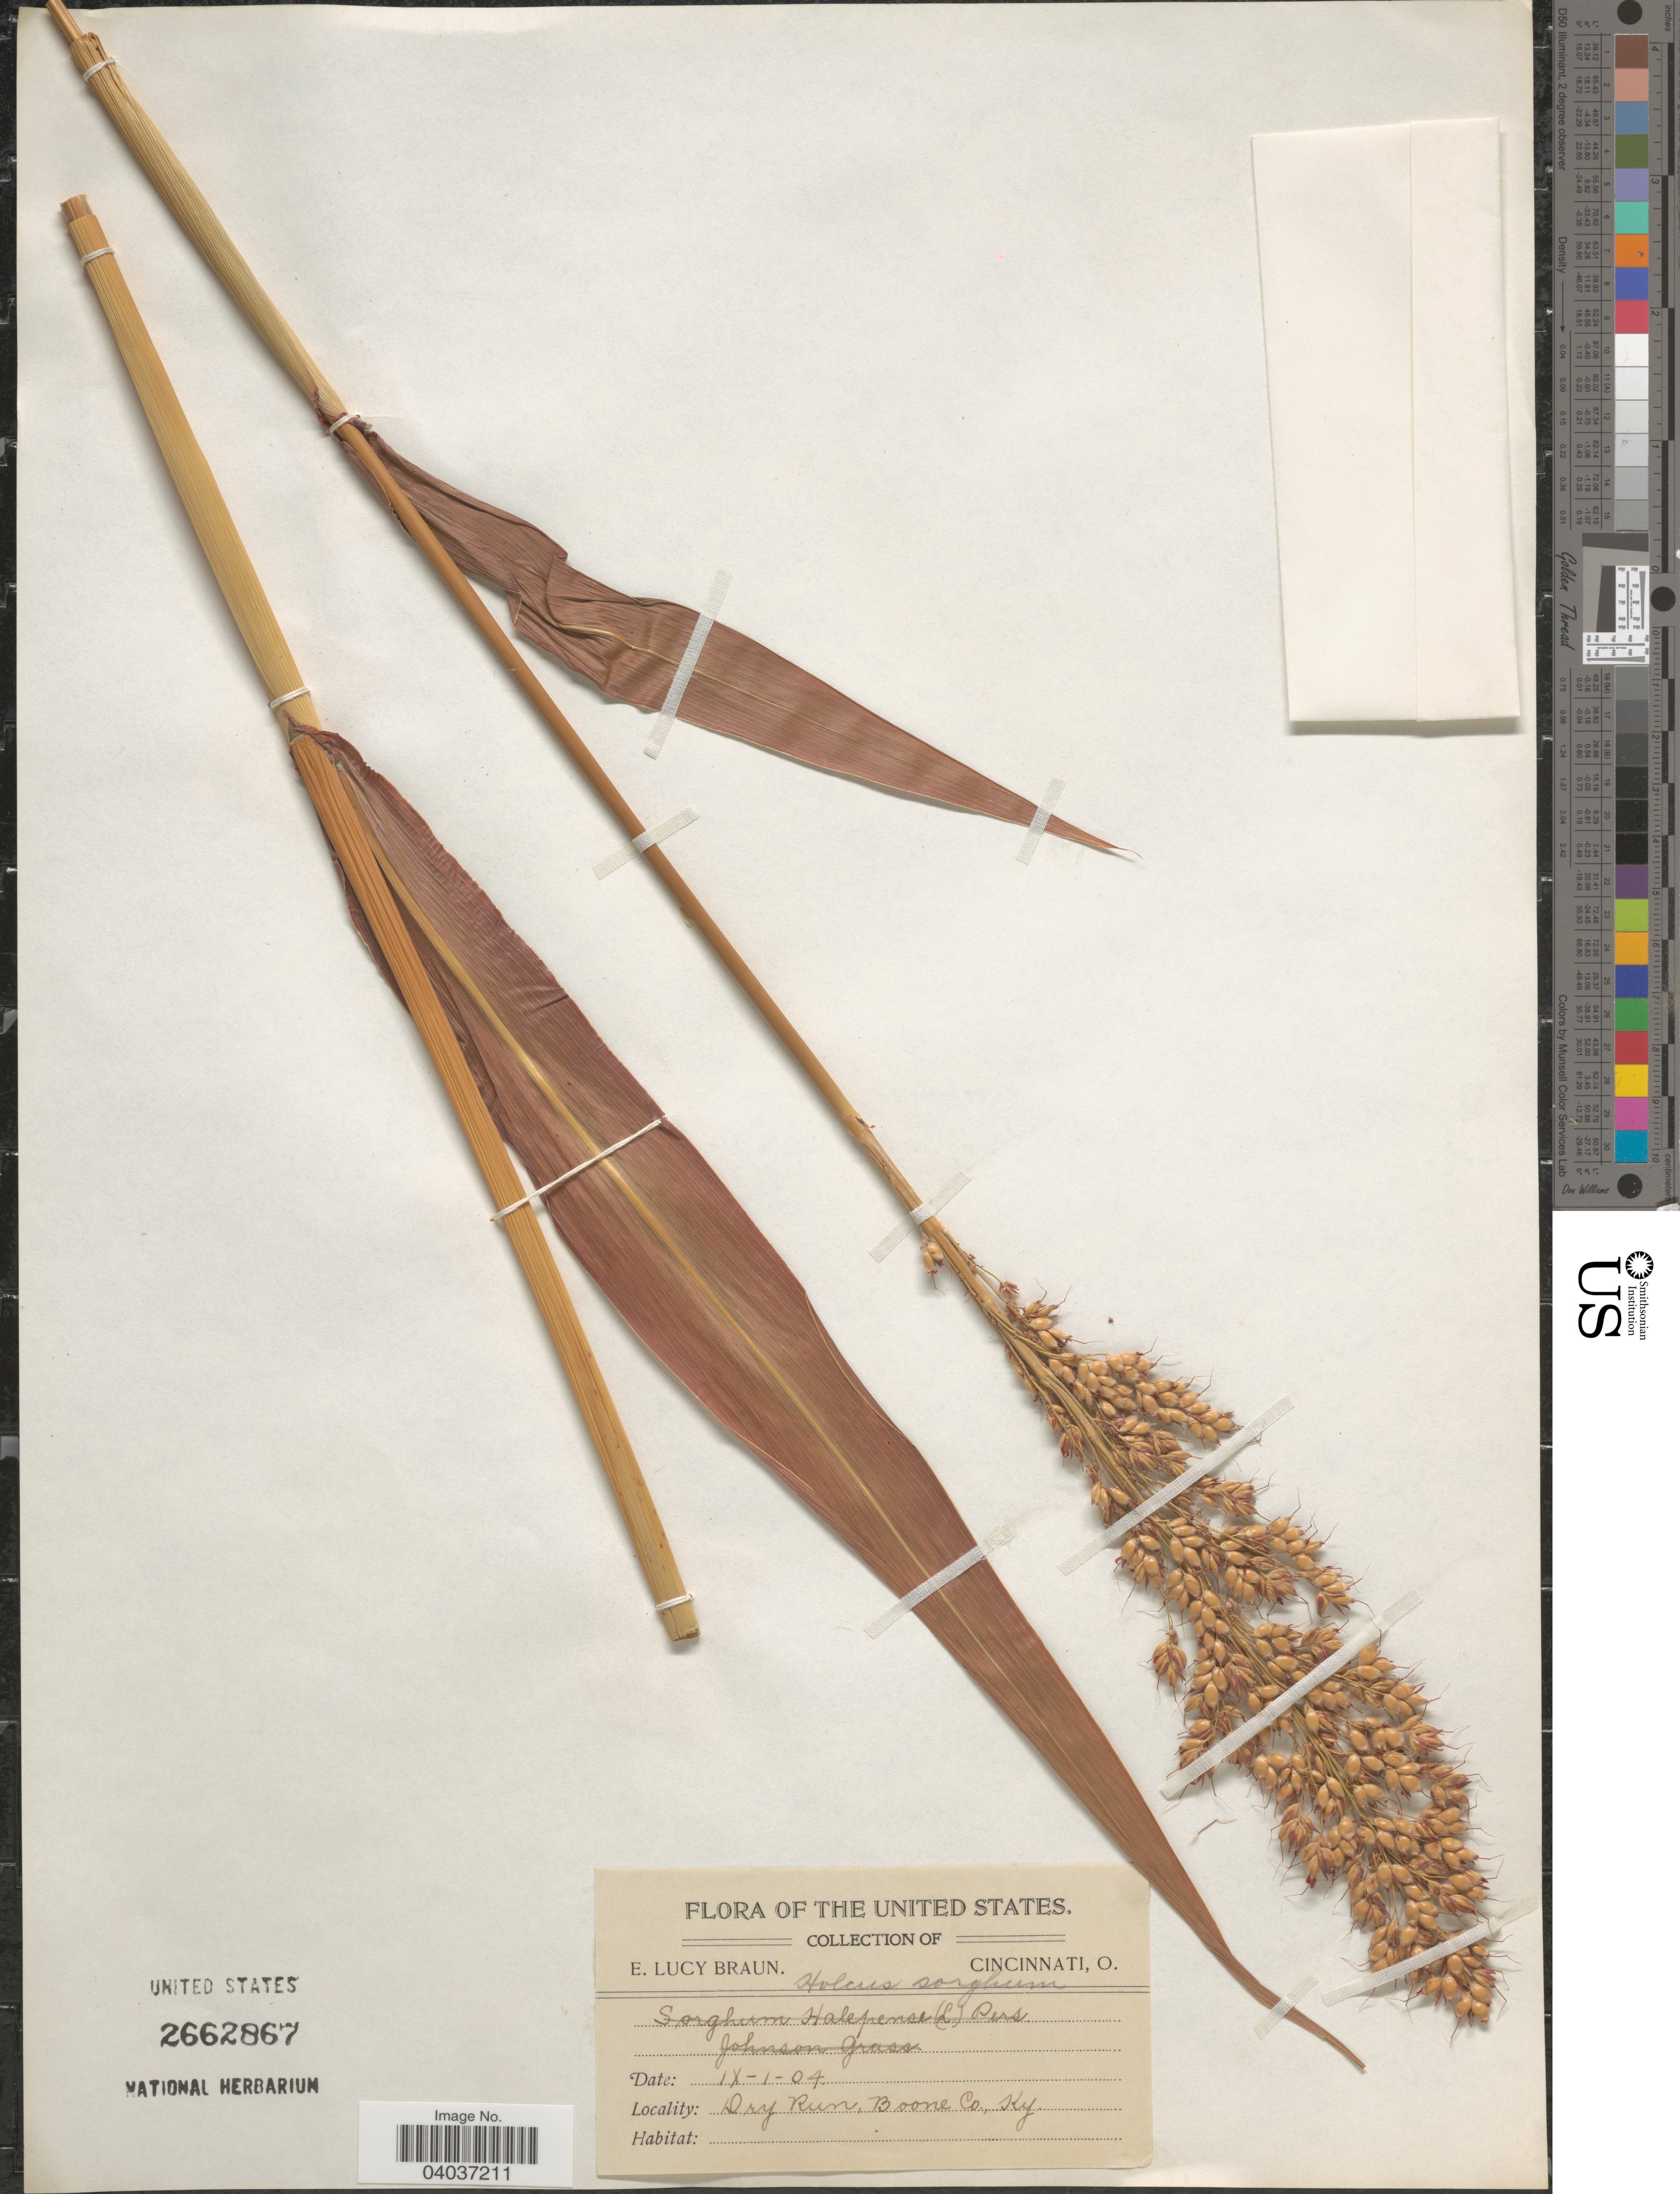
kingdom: Plantae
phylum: Tracheophyta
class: Liliopsida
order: Poales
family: Poaceae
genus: Holcus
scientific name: Holcus lanatus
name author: L.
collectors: E. L. Braun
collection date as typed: Transcribed d/m/y: 1/9/4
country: United States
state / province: Kentucky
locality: Dry Run, Boone Co.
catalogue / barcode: US 2662867